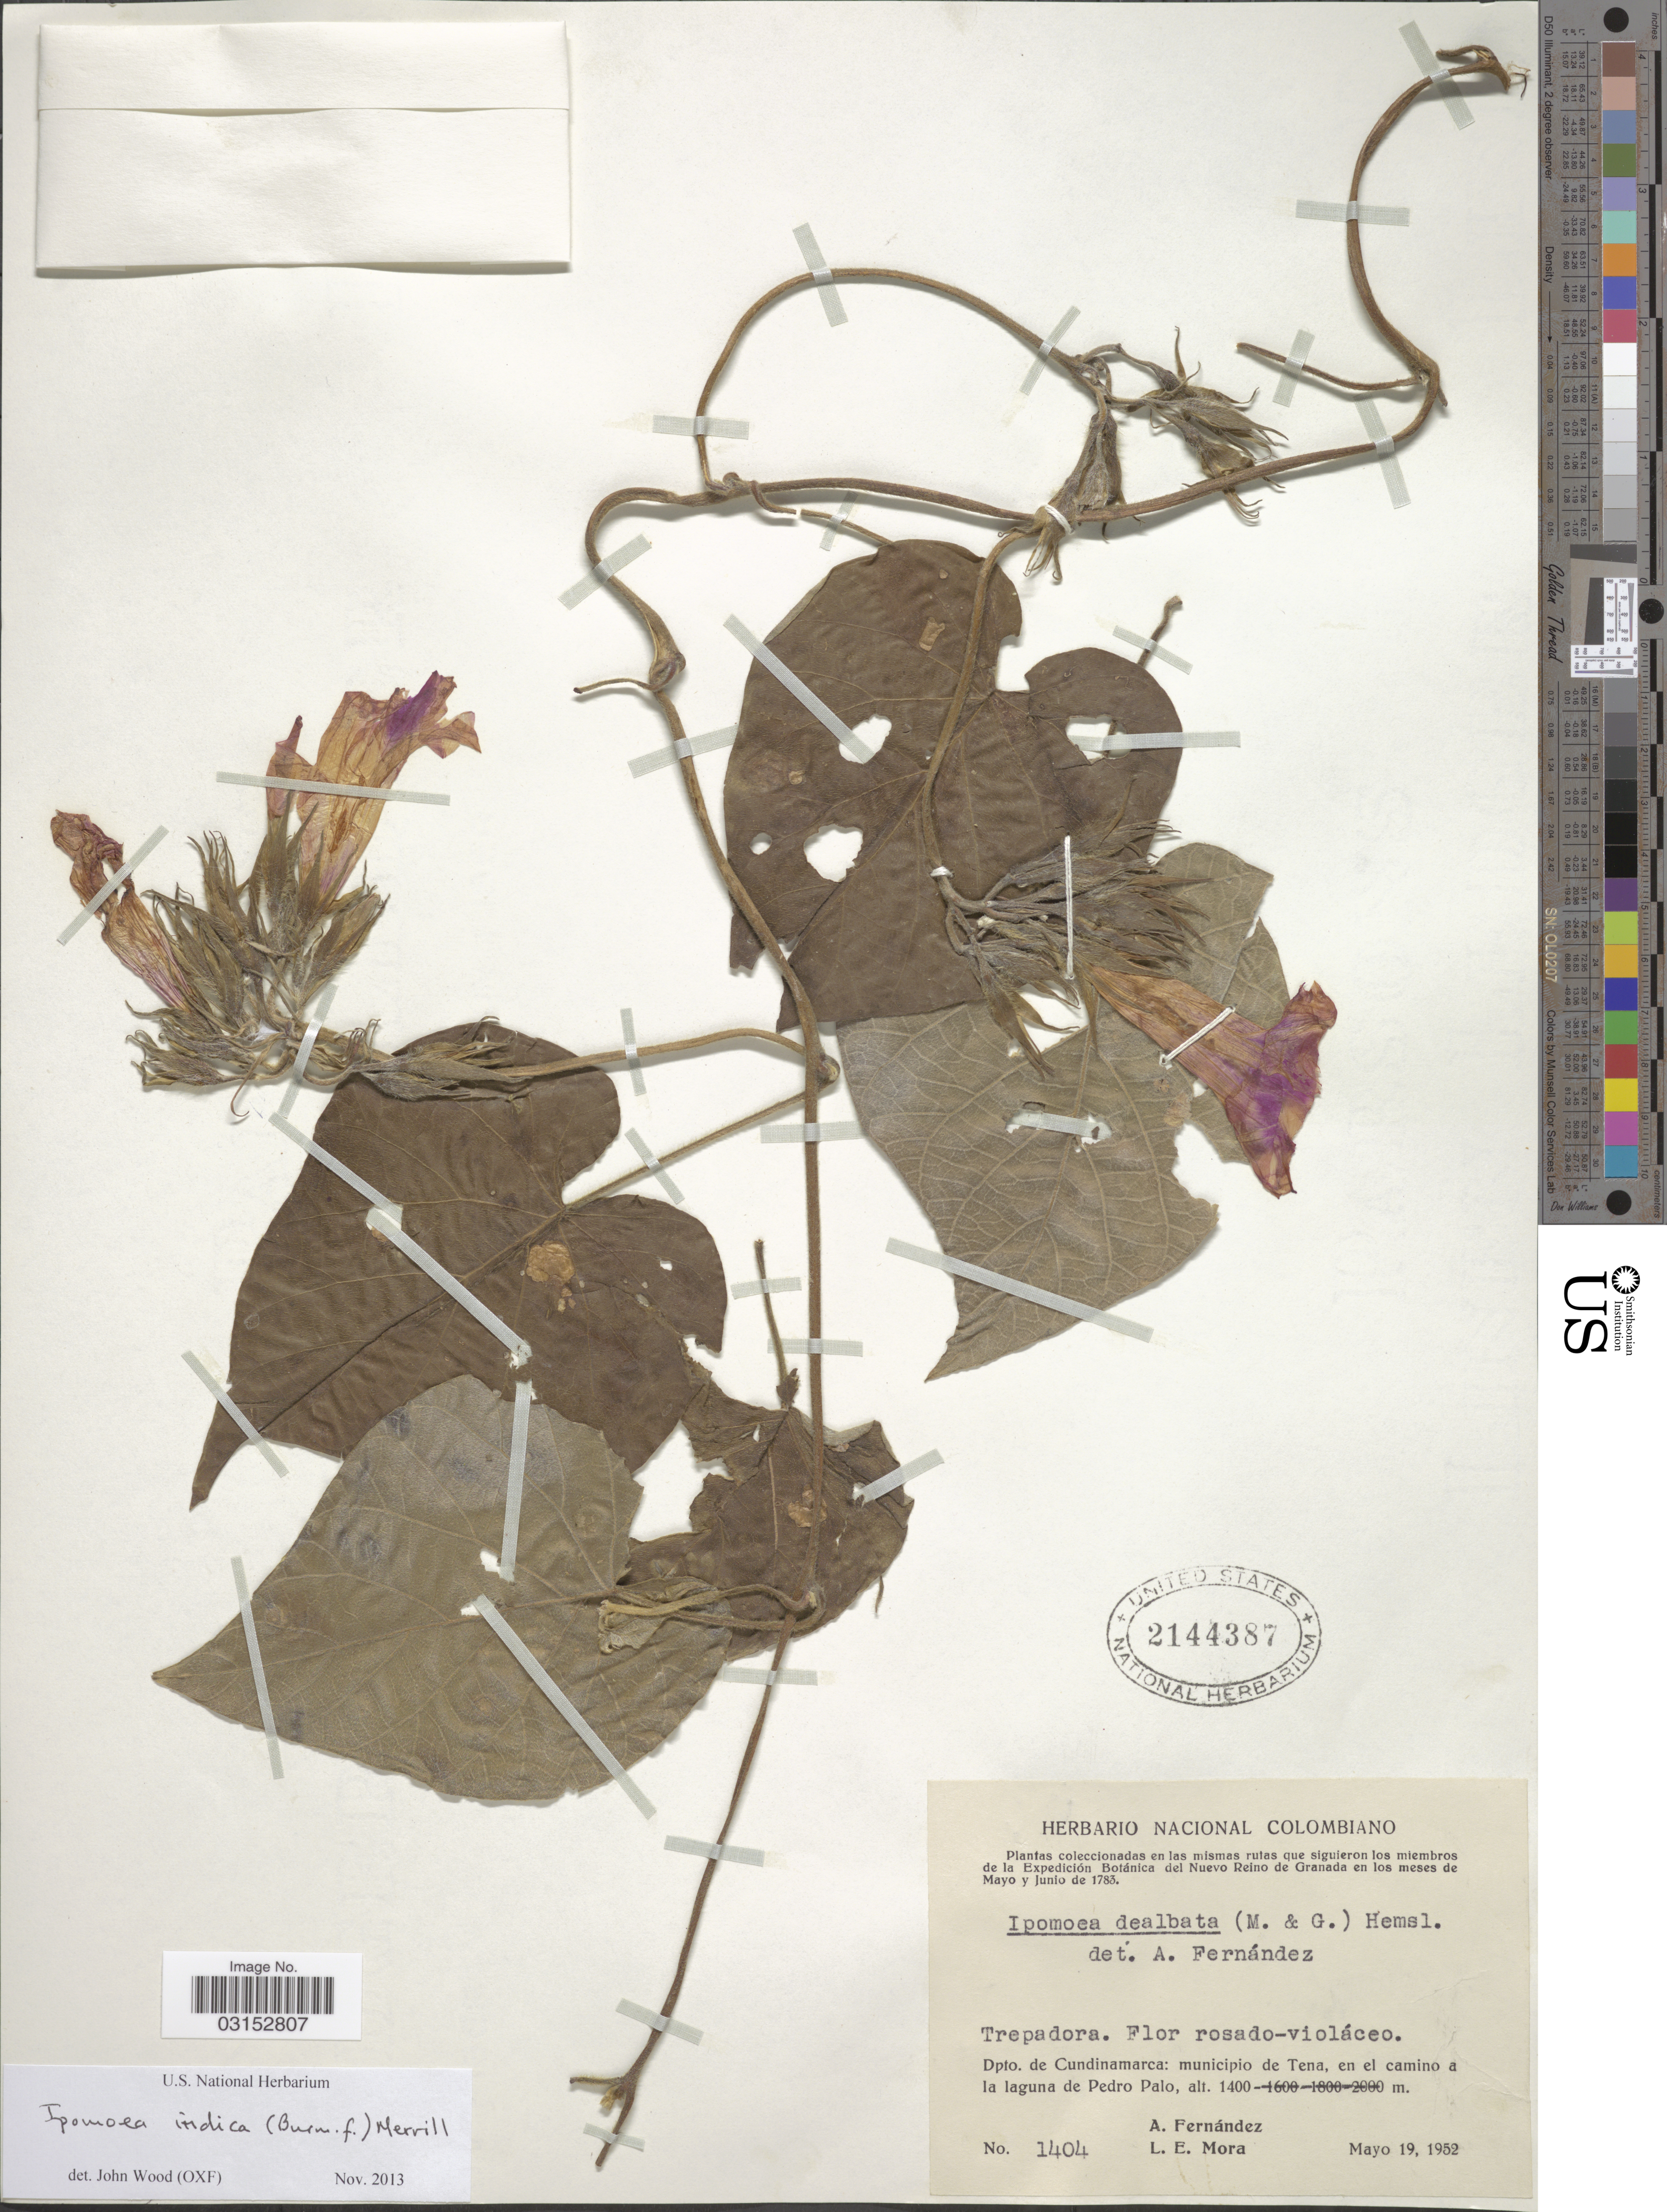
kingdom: Plantae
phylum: Tracheophyta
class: Magnoliopsida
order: Solanales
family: Convolvulaceae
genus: Ipomoea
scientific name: Ipomoea indica (Burm.) Merr. var. indica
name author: (Burm.) Merr.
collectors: A. Fernández & L. Mora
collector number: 1404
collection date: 1952-05-19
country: Colombia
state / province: Cundinamarca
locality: Dpto. de Cundinamarca: municipio de Tena, en el camino a la laguna de Pedro Palo.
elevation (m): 1400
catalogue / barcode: US 2144387